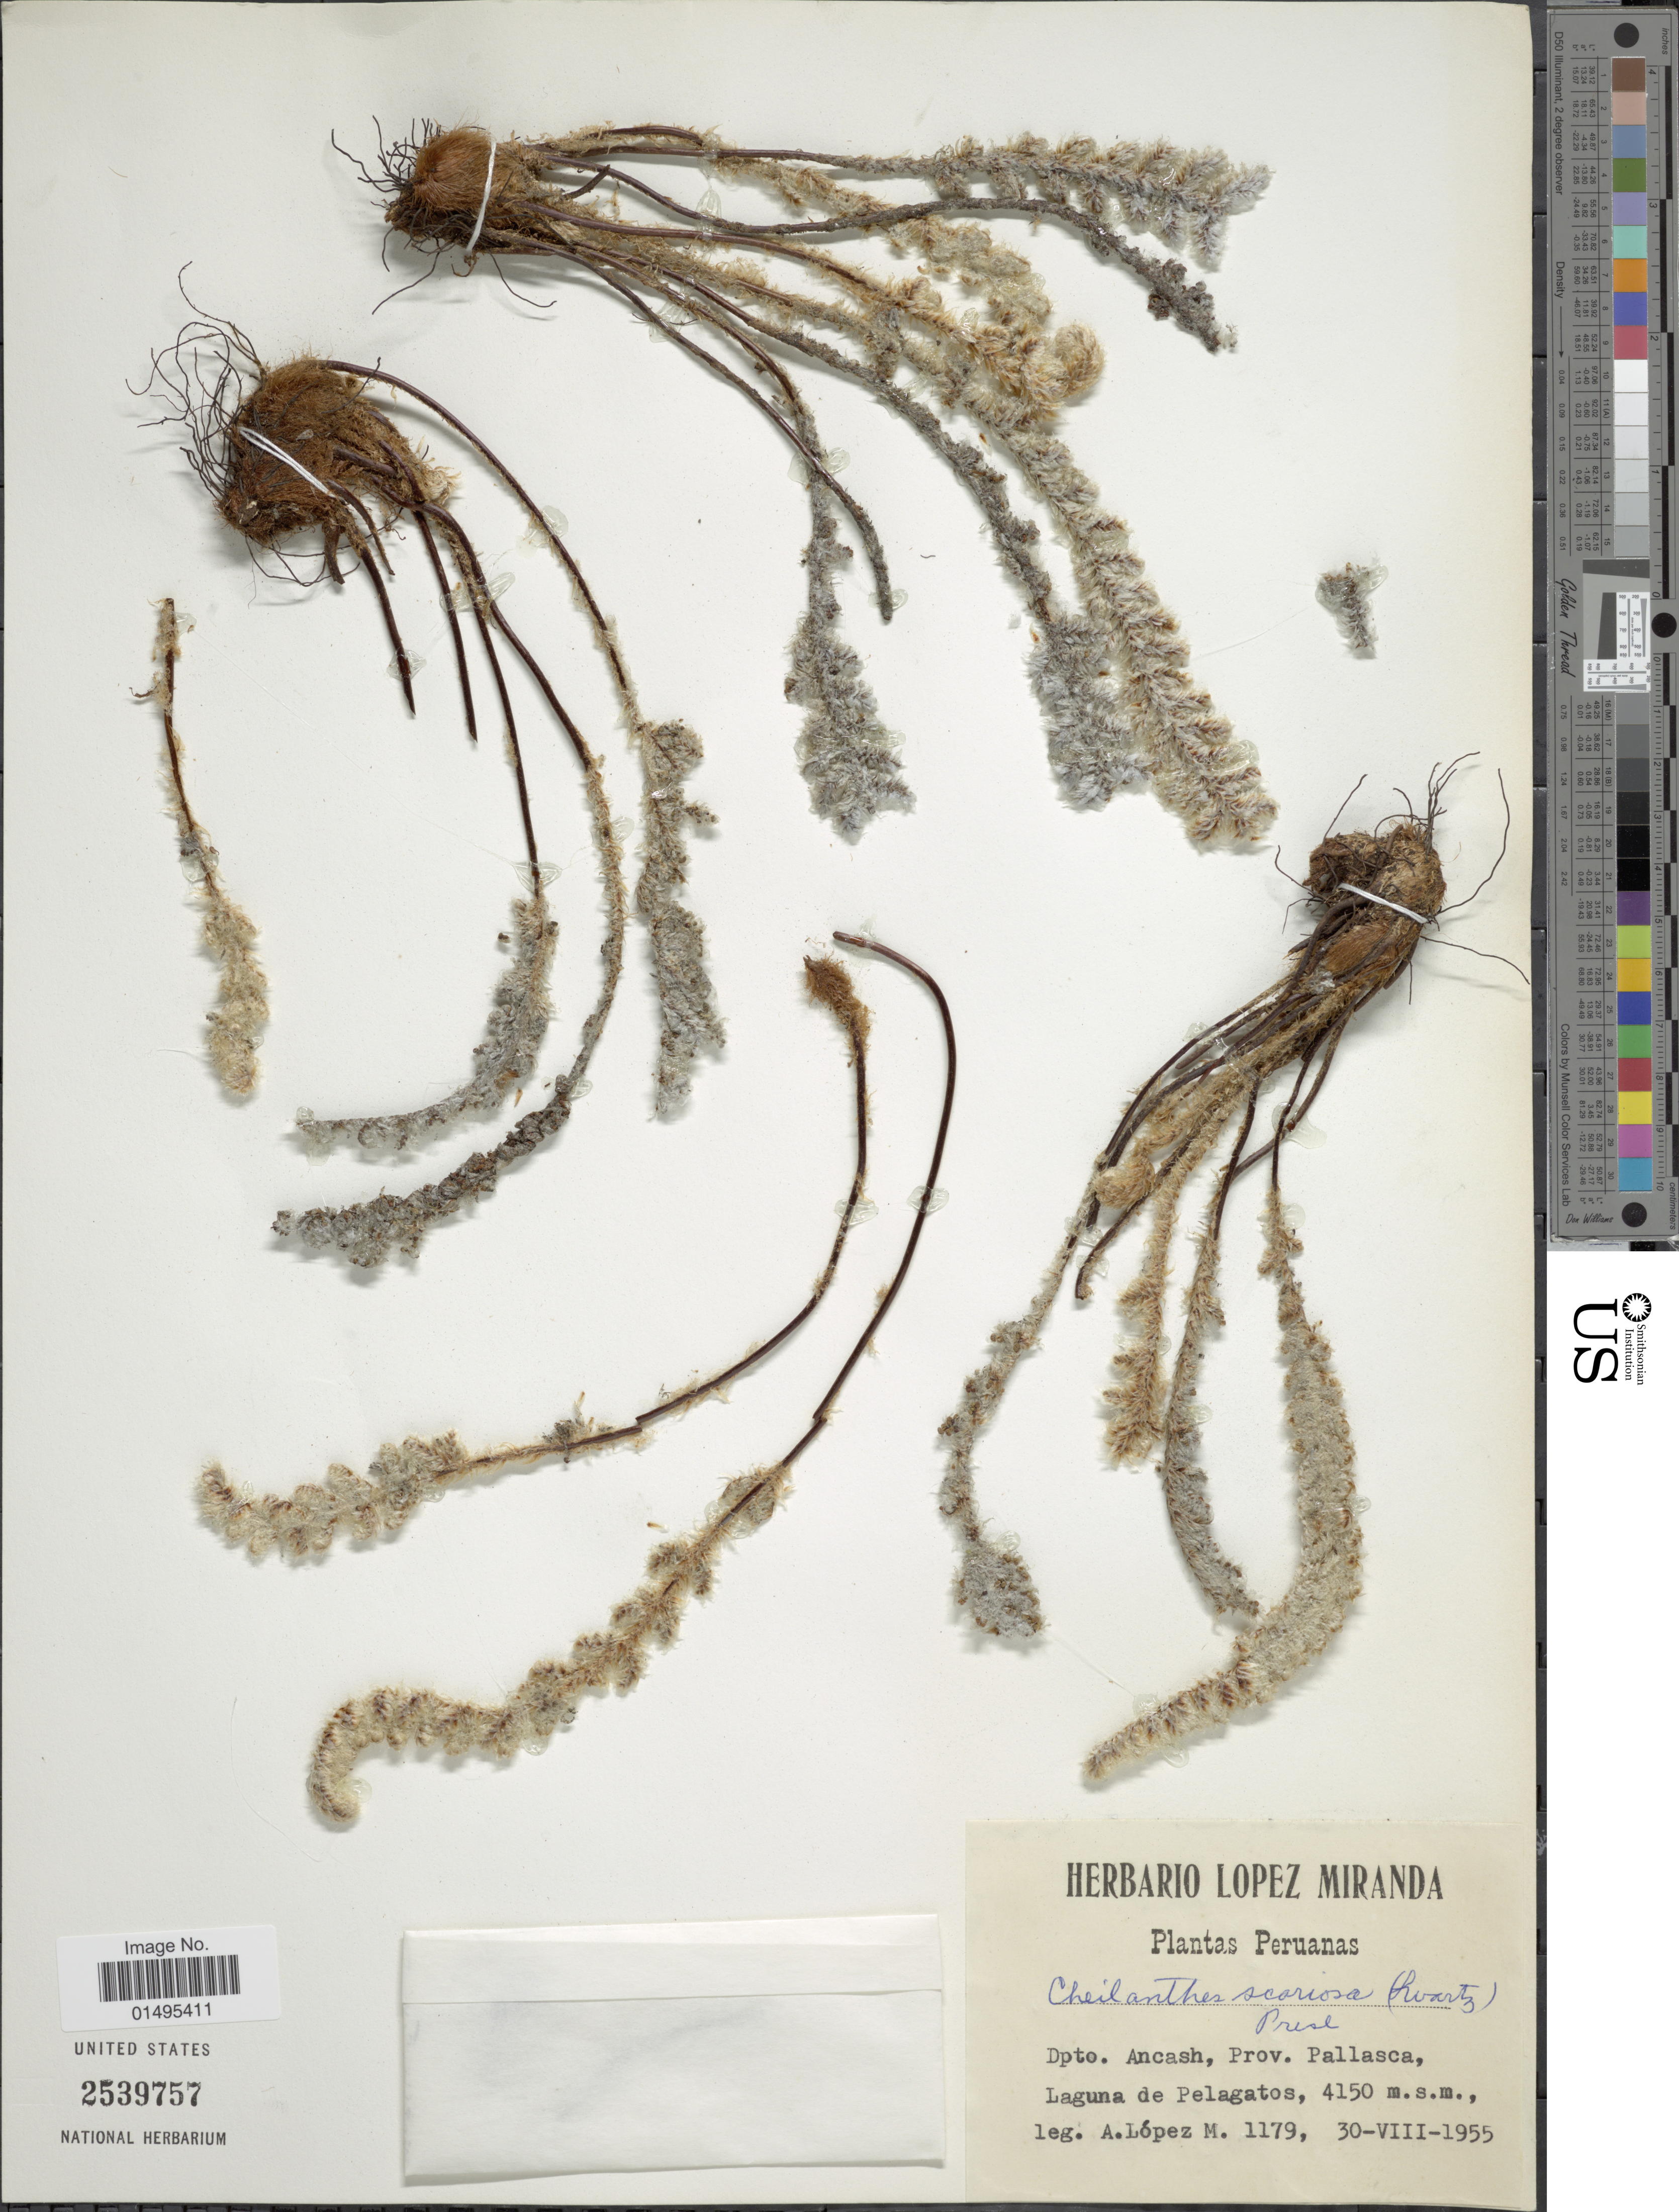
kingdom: Plantae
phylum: Tracheophyta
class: Polypodiopsida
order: Polypodiales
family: Pteridaceae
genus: Myriopteris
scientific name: Myriopteris scariosa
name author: (Sw.) Fée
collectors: A. Lopez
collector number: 1179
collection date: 1955-08-30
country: Peru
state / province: Ancash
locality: Prov. Pallasca, Laguna de Pelagatos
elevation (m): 4150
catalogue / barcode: US 2539757